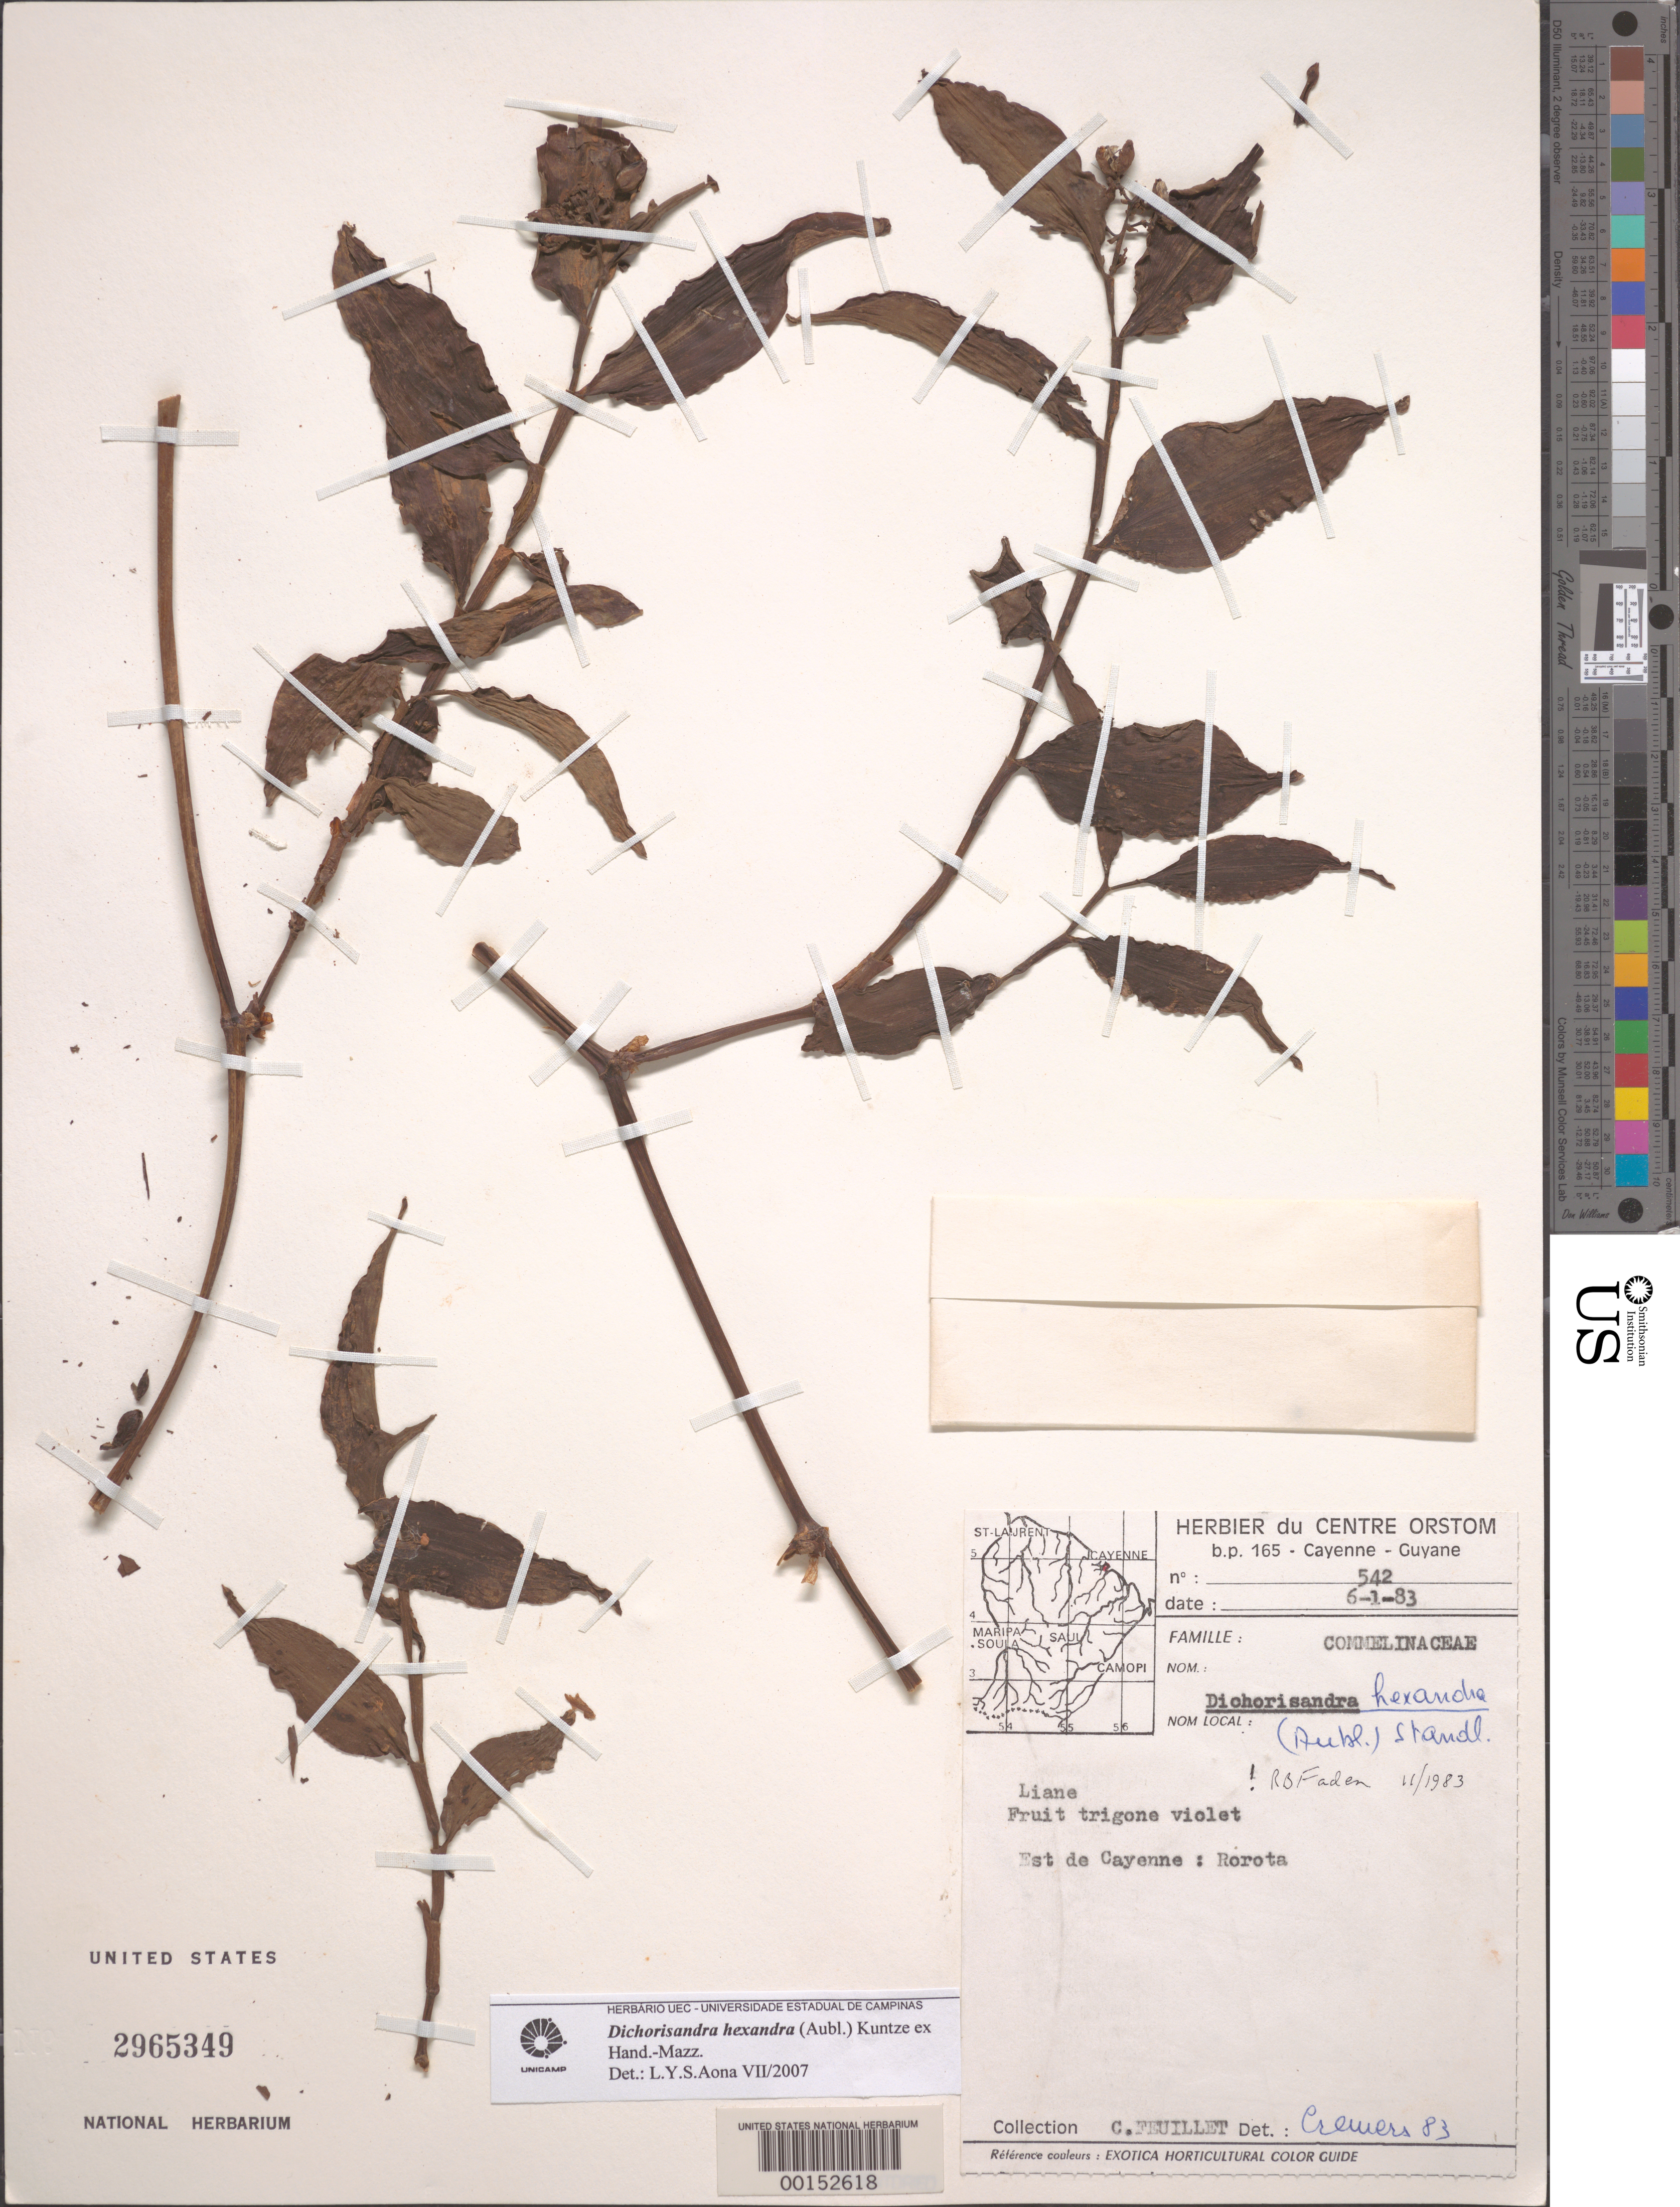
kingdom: Plantae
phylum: Tracheophyta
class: Liliopsida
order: Commelinales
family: Commelinaceae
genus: Dichorisandra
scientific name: Dichorisandra hexandra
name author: (Aubl.) Standl.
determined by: Cremers, Georges A.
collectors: C. Feuillet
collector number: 542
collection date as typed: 01 Jan 1983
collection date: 1983-01-01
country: French Guiana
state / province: Cayenne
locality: E of cayenne, rorota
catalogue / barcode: US 2965349